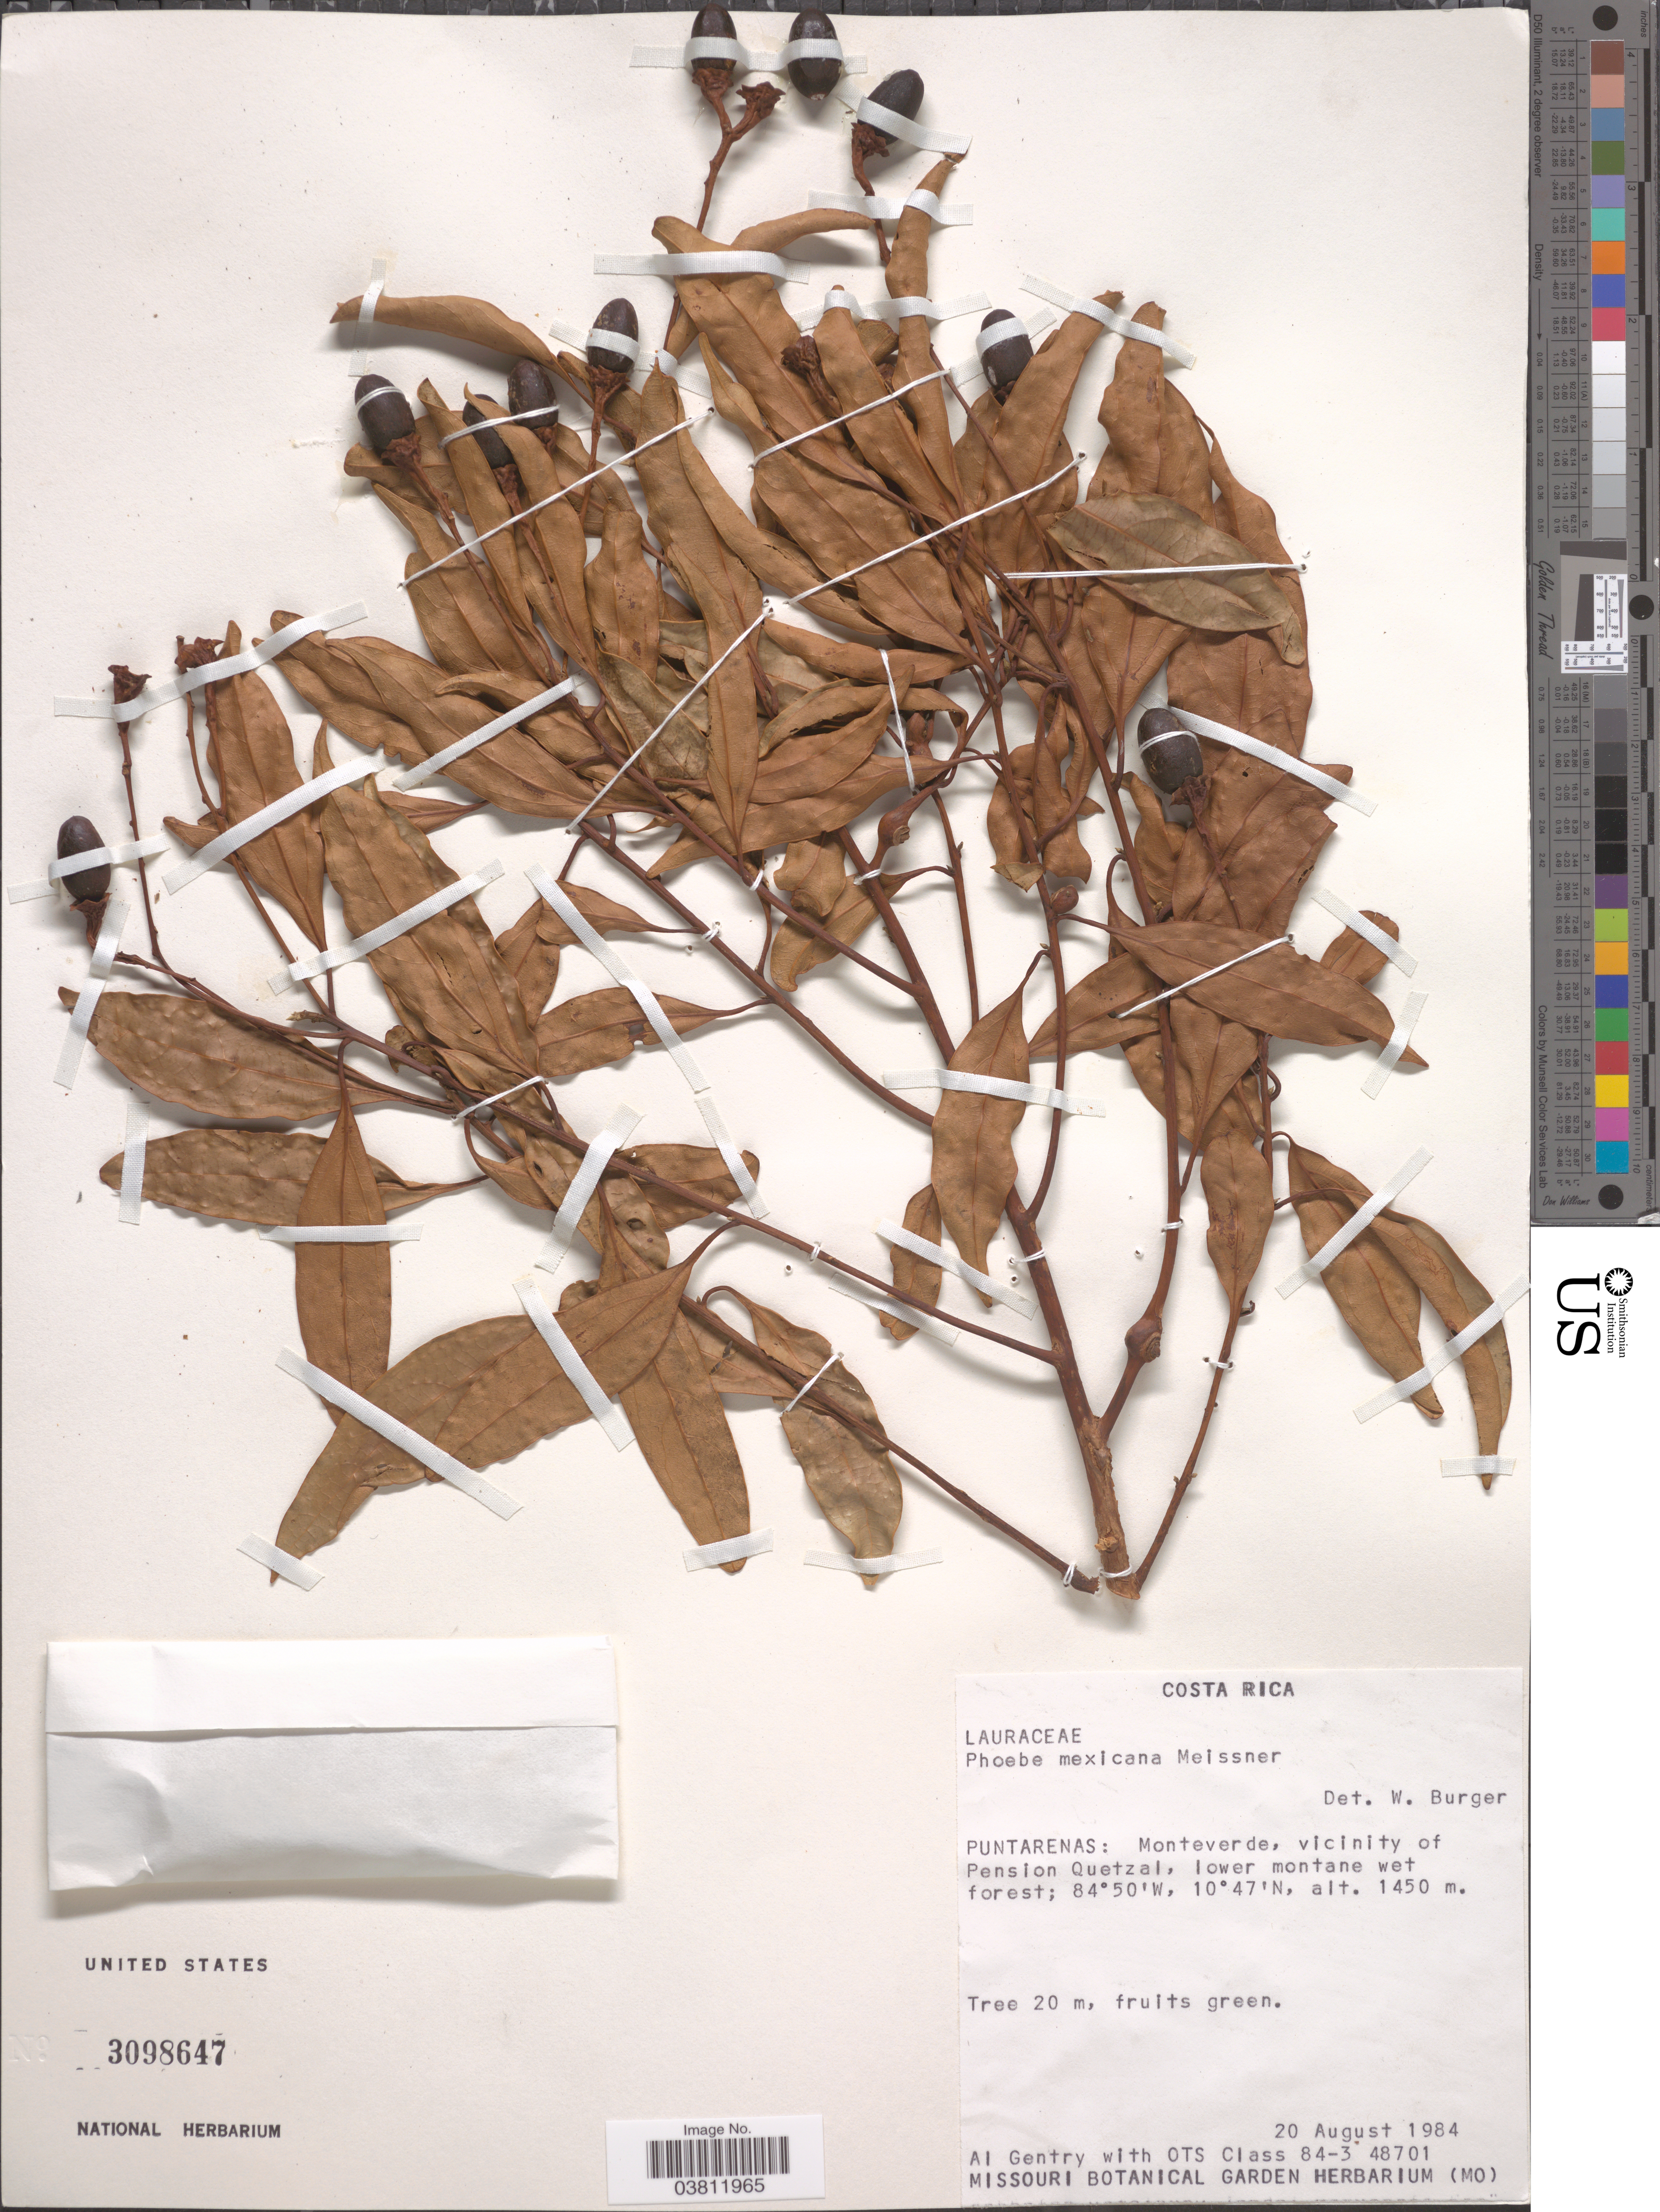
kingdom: Plantae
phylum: Tracheophyta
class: Magnoliopsida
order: Laurales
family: Lauraceae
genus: Phoebe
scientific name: Phoebe mexicana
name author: Meisn.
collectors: A. H. Gentry & OTS Class 84-3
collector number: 48701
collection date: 1984-08-20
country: Costa Rica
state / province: Puntarenas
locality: Monteverde, vicinity of Pension Quetzal.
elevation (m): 1450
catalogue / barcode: US 3098647